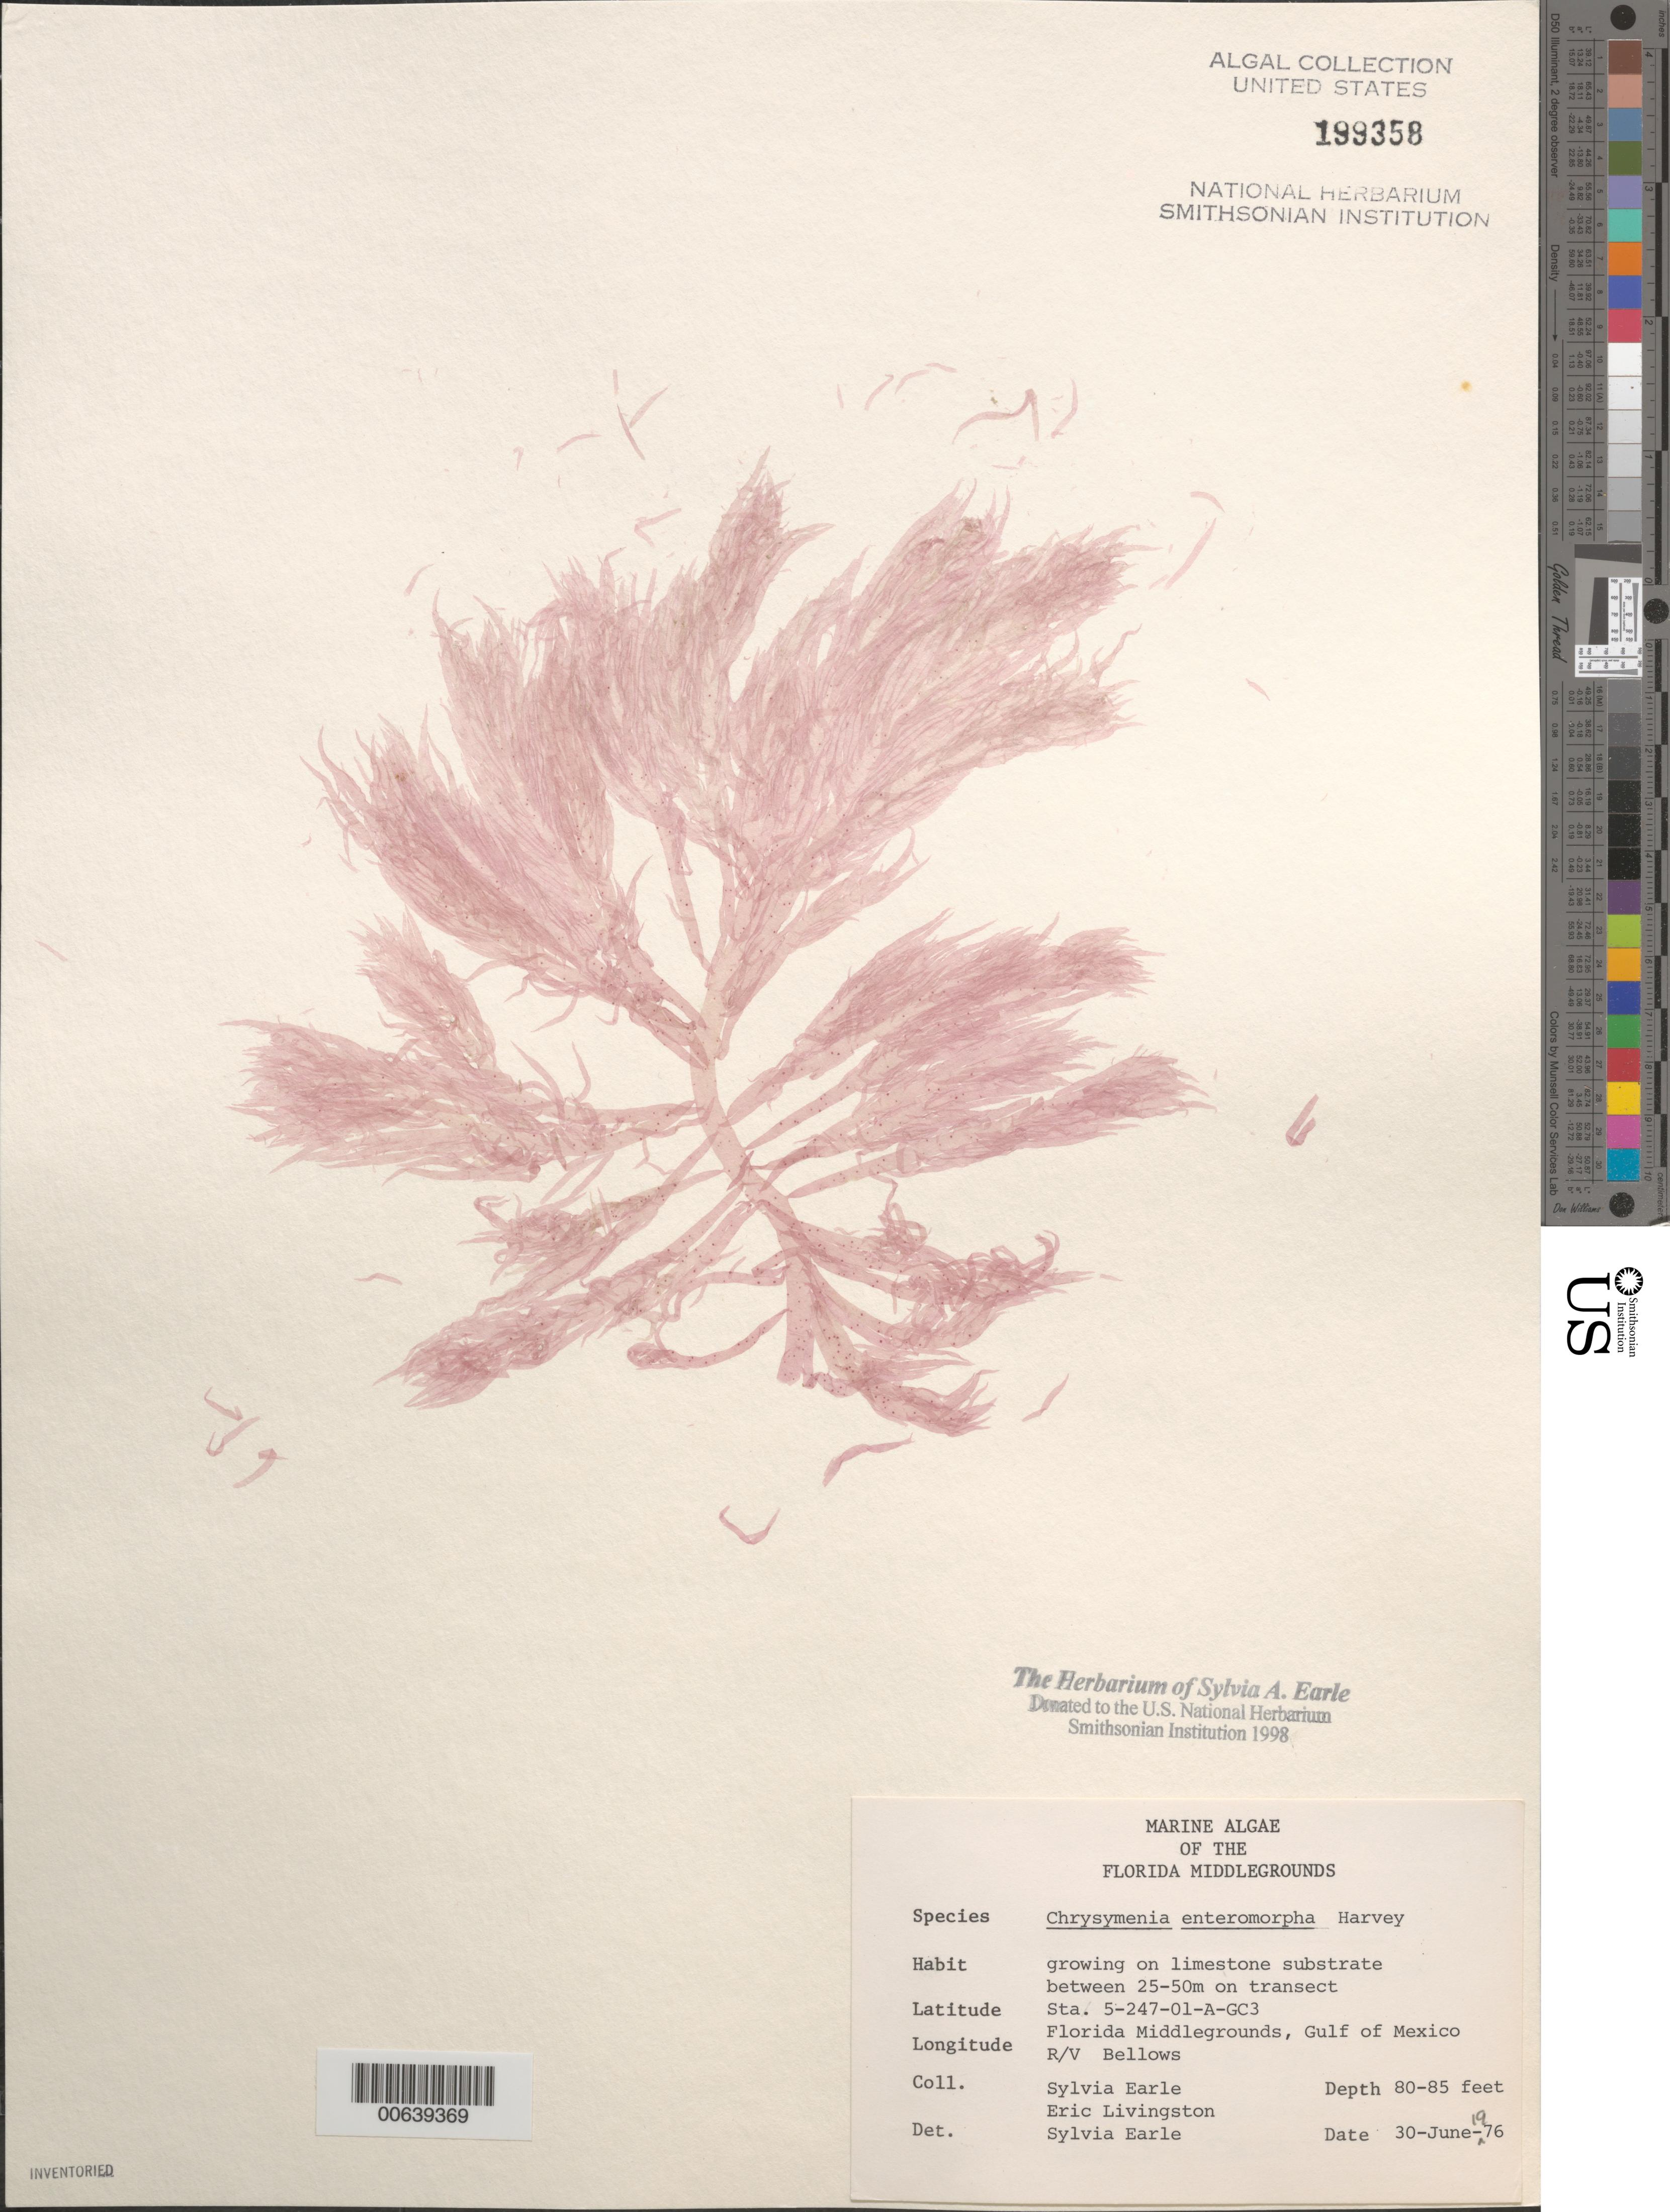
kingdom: Plantae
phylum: Rhodophyta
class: Florideophyceae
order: Rhodymeniales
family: Rhodymeniaceae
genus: Botryocladia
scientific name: Botryocladia enteromorpha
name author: (Harv.) W.E. Schmidt et al. in W.E. Schmidt et al.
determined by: Algae name updating Project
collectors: S. A. Earle & E. Livingston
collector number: Station 5-247-01-a-gc3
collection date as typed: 30 Jun 1976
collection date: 1976-06-30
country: United States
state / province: Florida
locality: Florida Middle Grounds, Gulf of Mexico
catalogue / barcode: US 199358